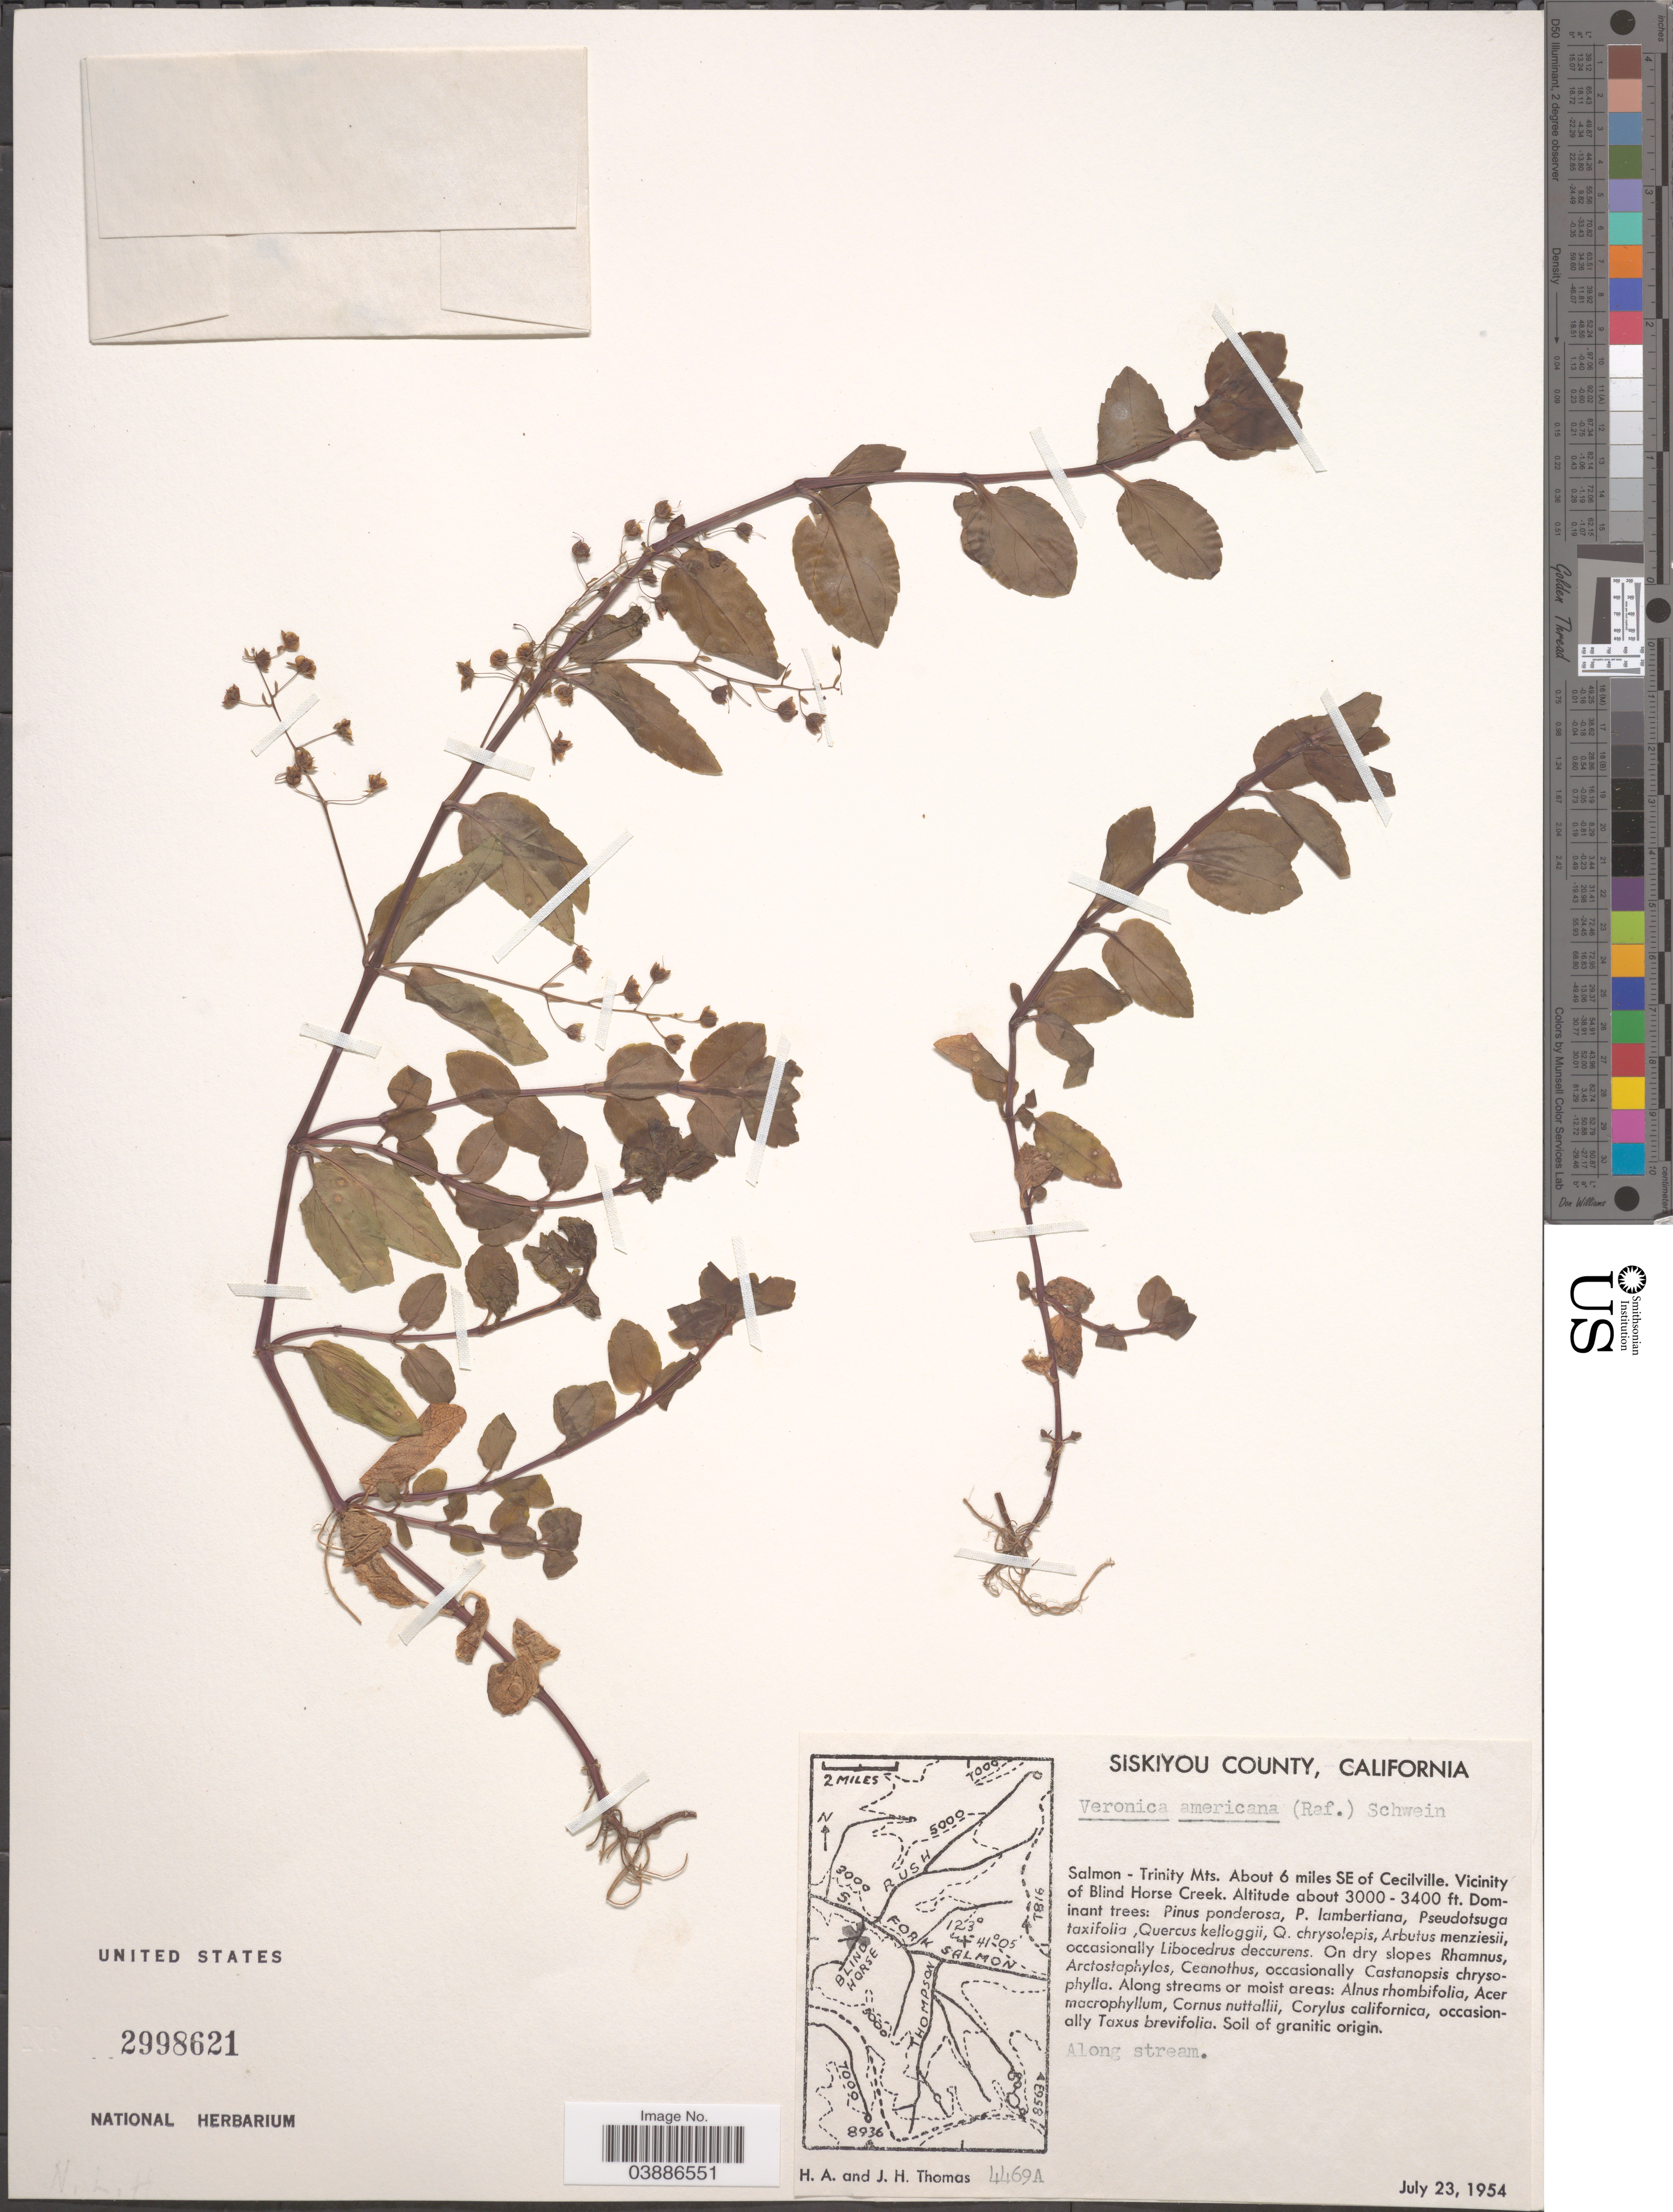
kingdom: Plantae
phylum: Tracheophyta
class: Magnoliopsida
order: Lamiales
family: Plantaginaceae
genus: Veronica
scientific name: Veronica americana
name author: Schwein. ex Benth.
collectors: H. Thomas & J. H. Thomas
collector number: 4469A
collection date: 1954-07-23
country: United States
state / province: California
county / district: Siskiyou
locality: Siskiyou County. Salmon - Trinity Mts. About 6 miles SE of Cecilville. Vicinity of Blind Horse Creek.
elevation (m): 914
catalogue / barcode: US 2998621